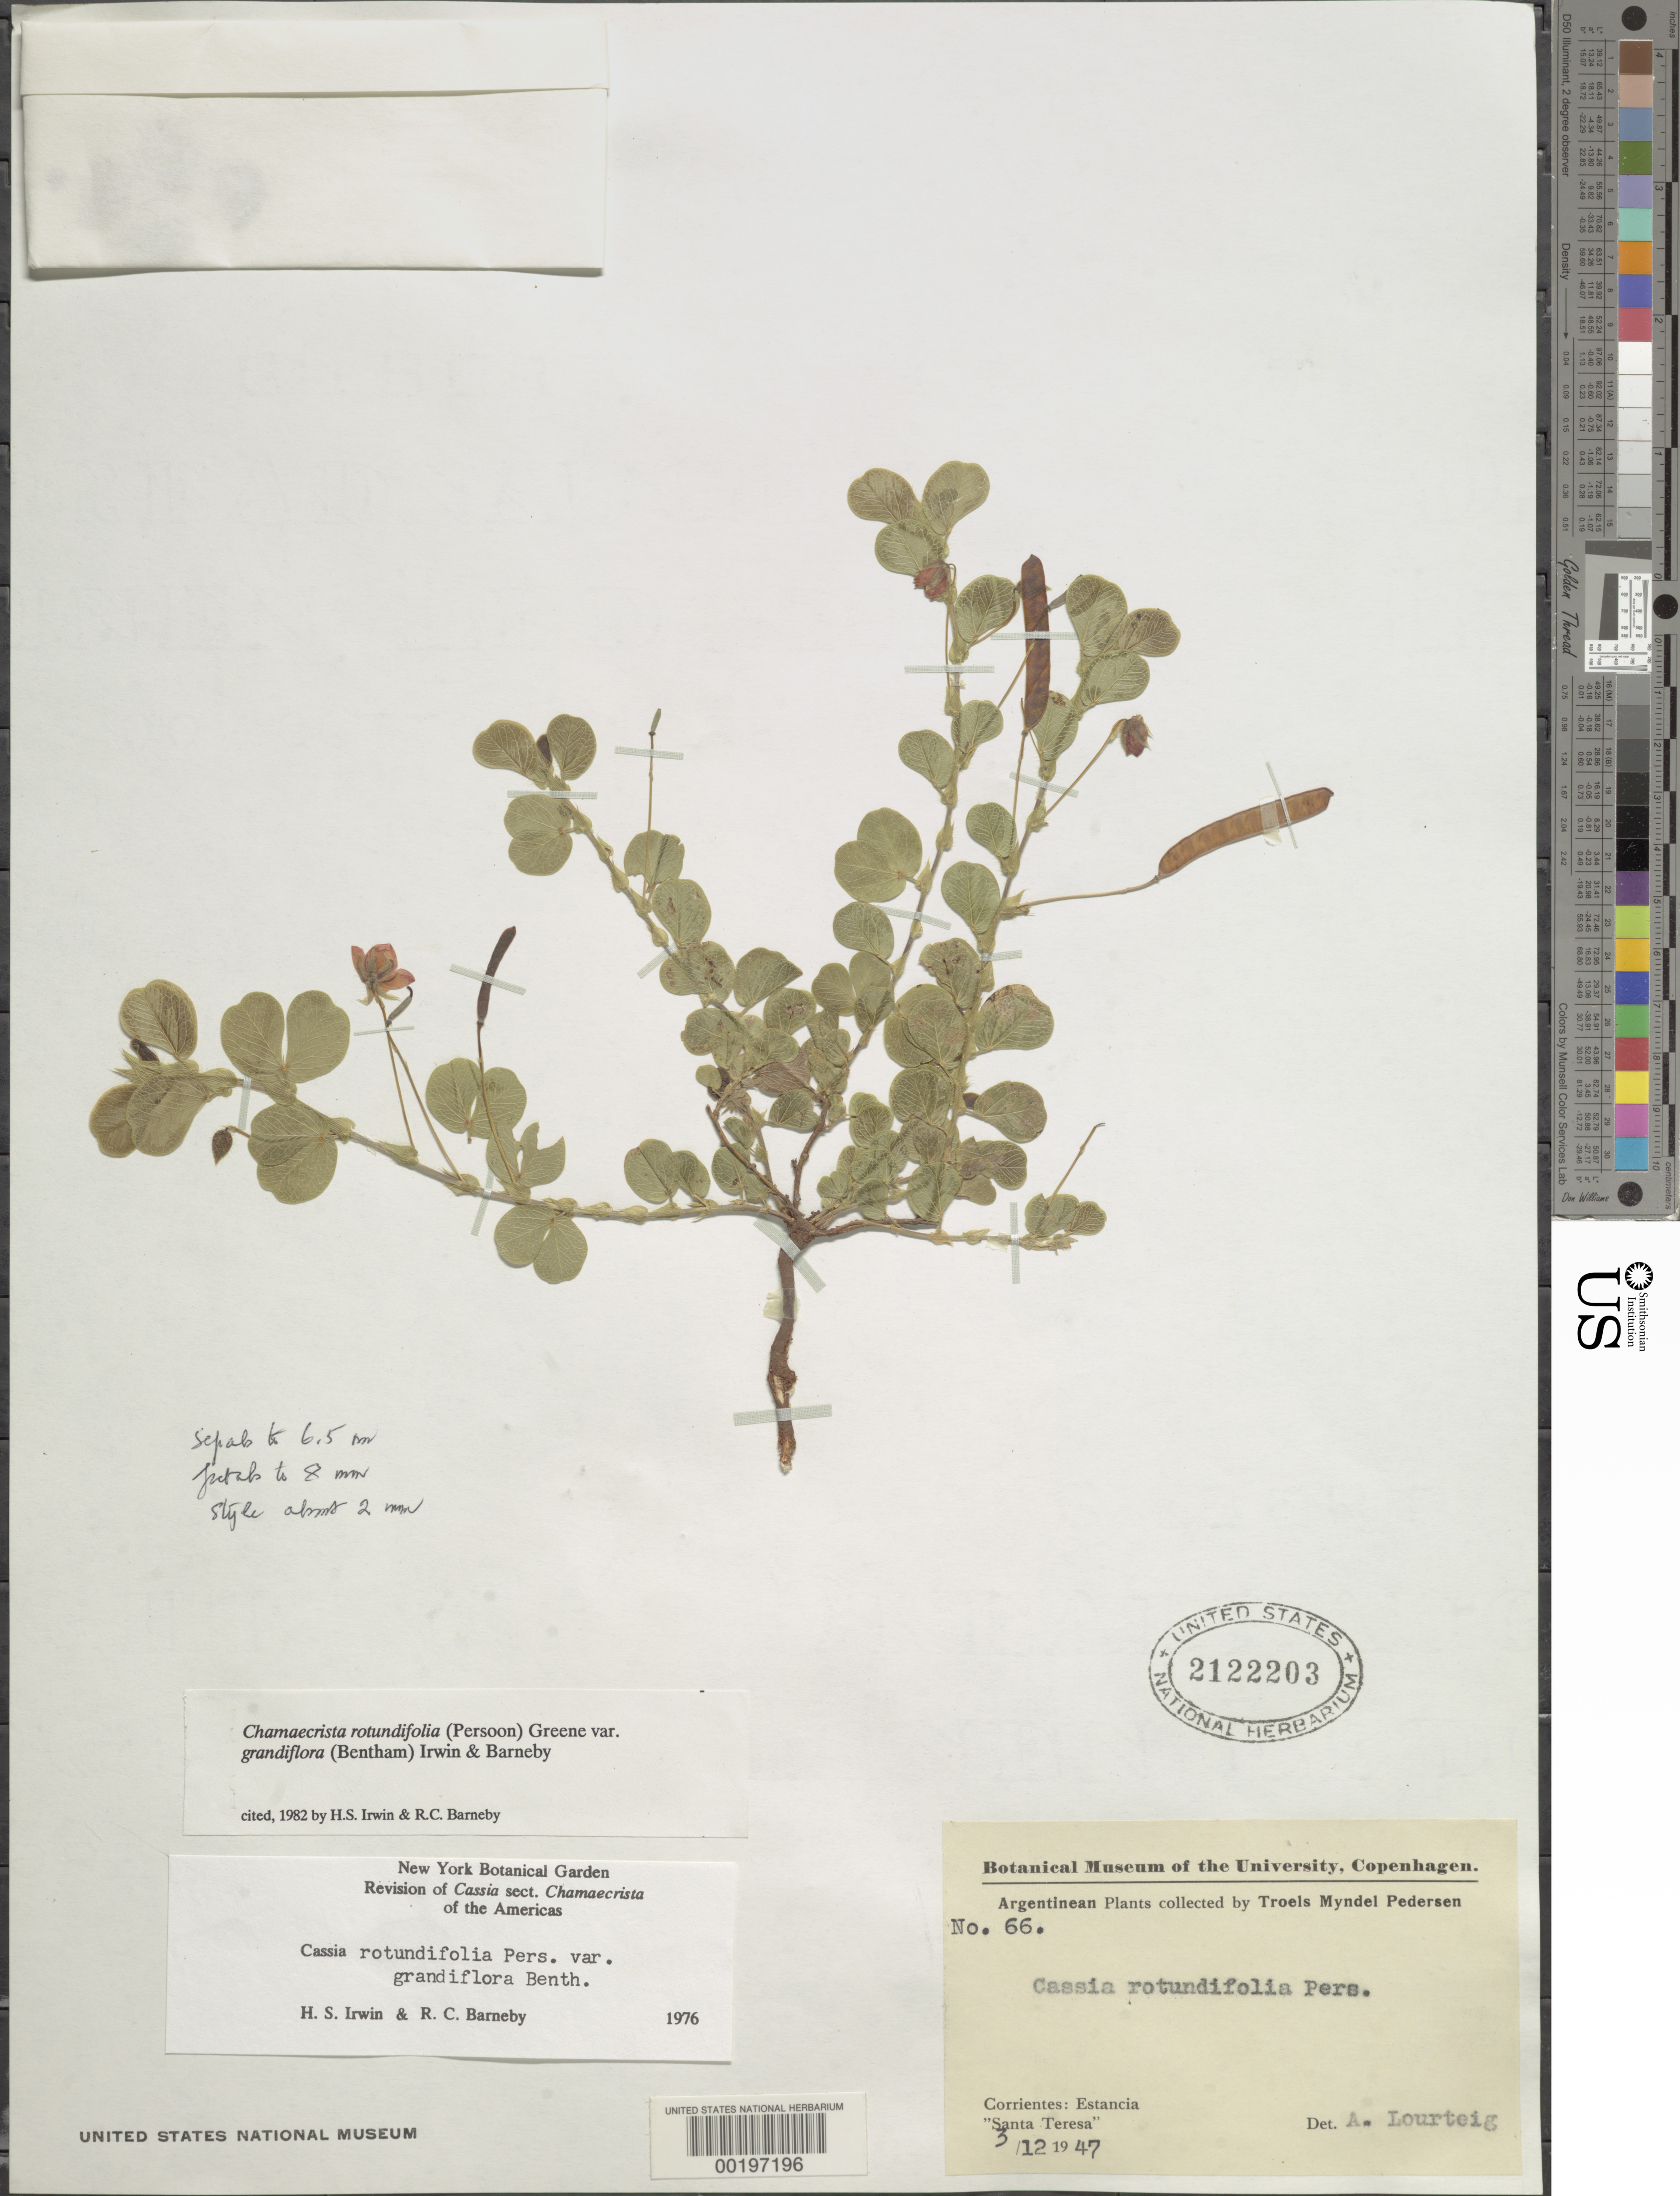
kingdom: Plantae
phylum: Tracheophyta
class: Magnoliopsida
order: Fabales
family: Fabaceae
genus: Chamaecrista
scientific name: Chamaecrista rotundifolia var. grandiflora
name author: (Benth.) H.S. Irwin & Barneby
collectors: T. M. Pedersen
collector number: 66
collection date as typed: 03 Dec 1947 or 12 Mar 1947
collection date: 1947-03-12 or 1947-12-03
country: Argentina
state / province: Corrientes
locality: Estancia Santa Teresa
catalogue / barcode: US 2122203